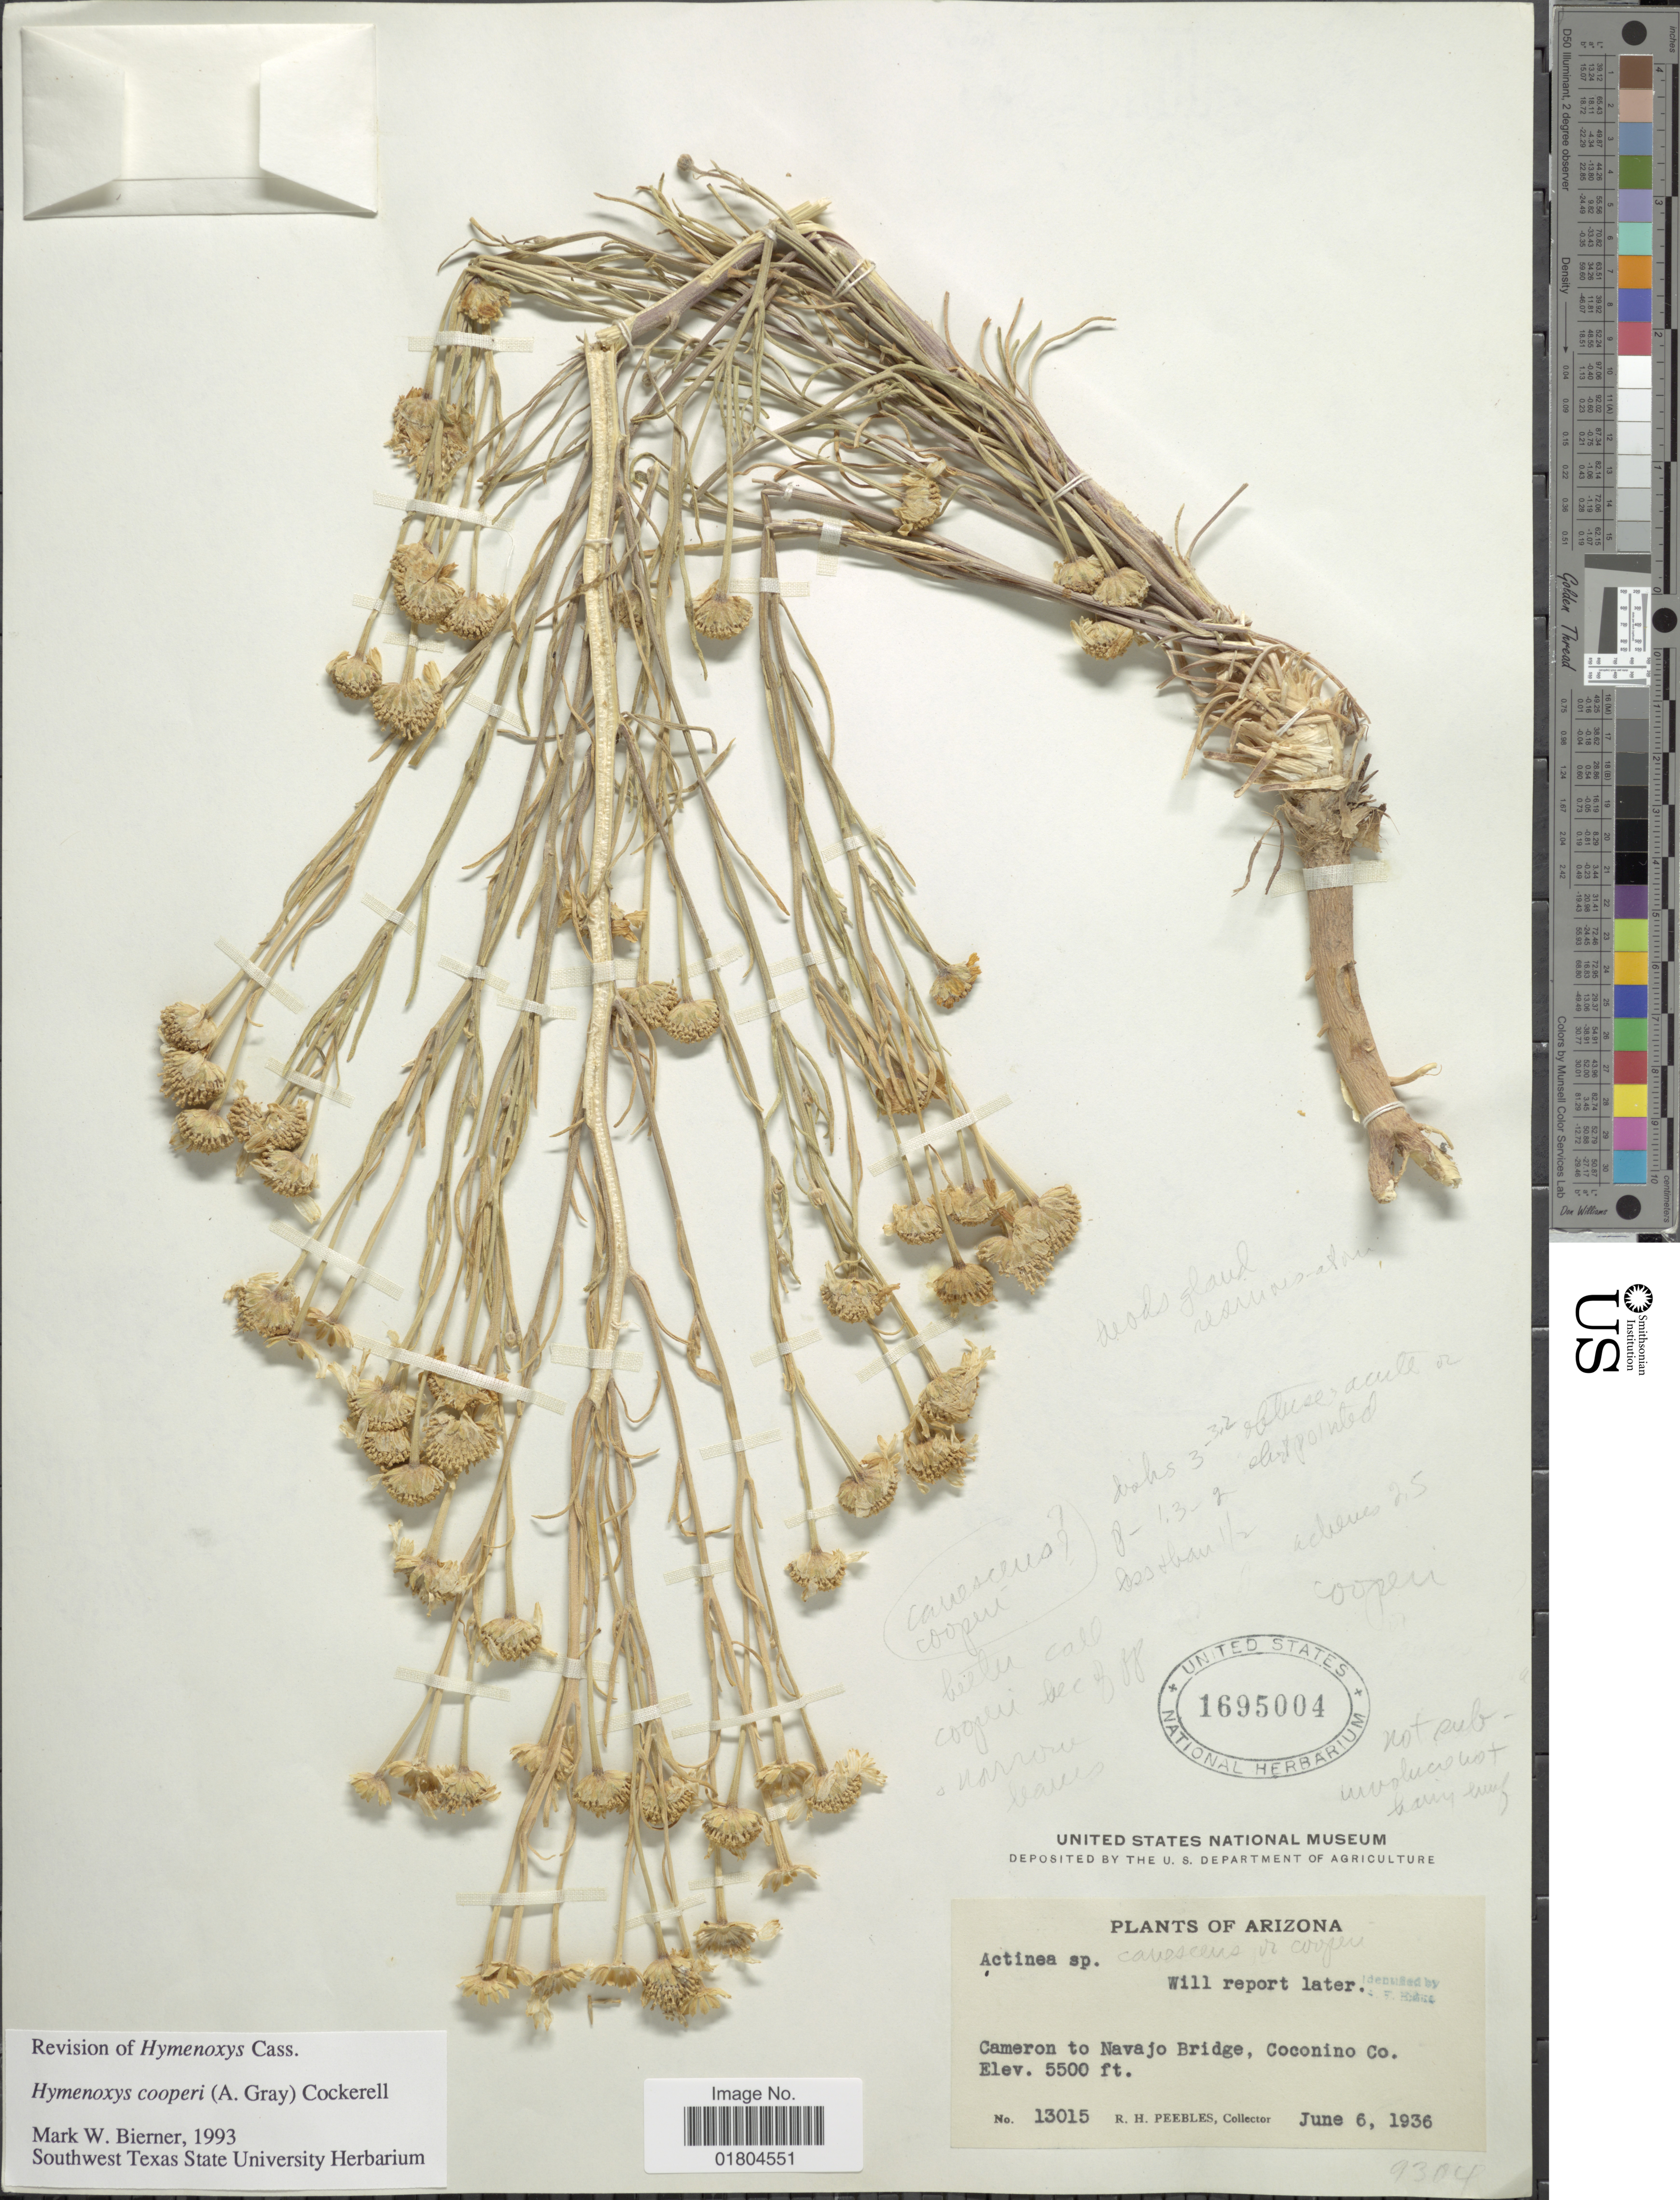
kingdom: Plantae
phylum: Tracheophyta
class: Magnoliopsida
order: Asterales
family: Asteraceae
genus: Hymenoxys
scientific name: Hymenoxys cooperi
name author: (A. Gray) Cockerell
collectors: R. H. Peebles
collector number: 13015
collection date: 1936-06-06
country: United States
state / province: Arizona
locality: Cameron to Navajo Bridge, Coconino Co.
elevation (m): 1676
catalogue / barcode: US 1695004